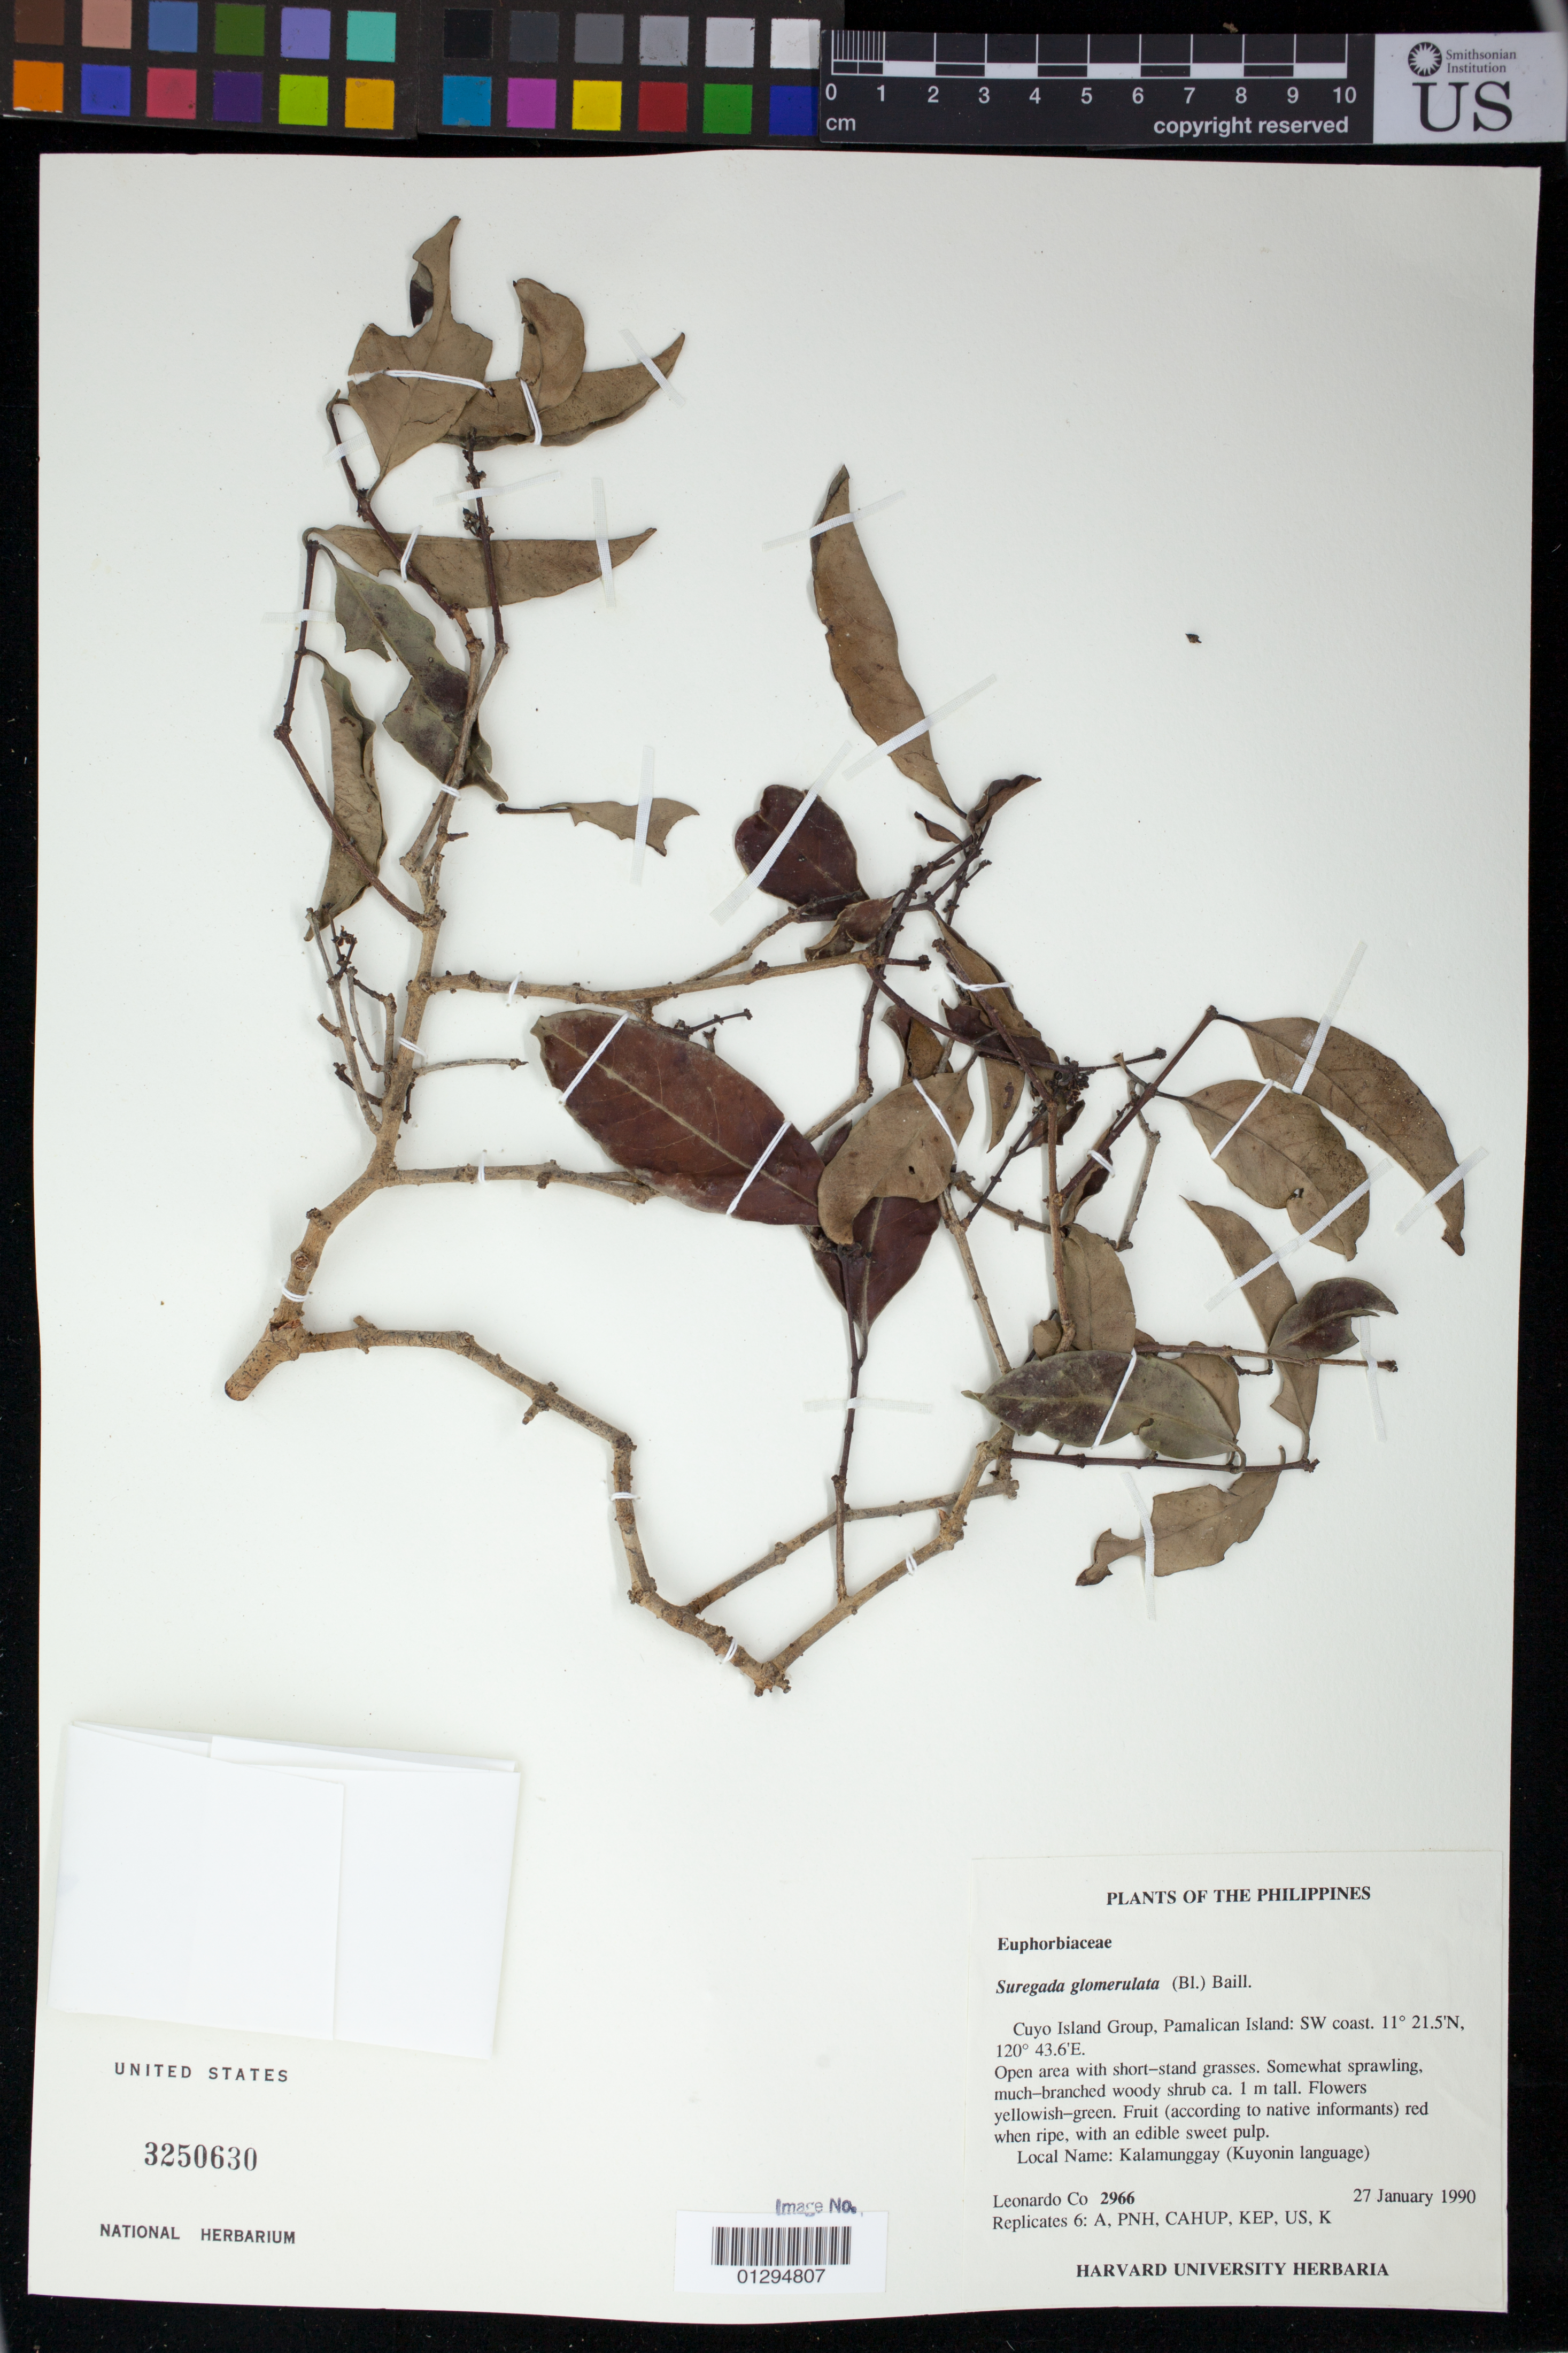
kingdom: Plantae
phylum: Tracheophyta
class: Magnoliopsida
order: Malpighiales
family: Euphorbiaceae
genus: Suregada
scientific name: Suregada glomerulata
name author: (Blume) Baill.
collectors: L. Co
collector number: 2966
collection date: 1990-01-27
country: Philippines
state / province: Mimaropa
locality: Cuyo Island Group, Pamalican Island: SW coast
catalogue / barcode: US 3250630